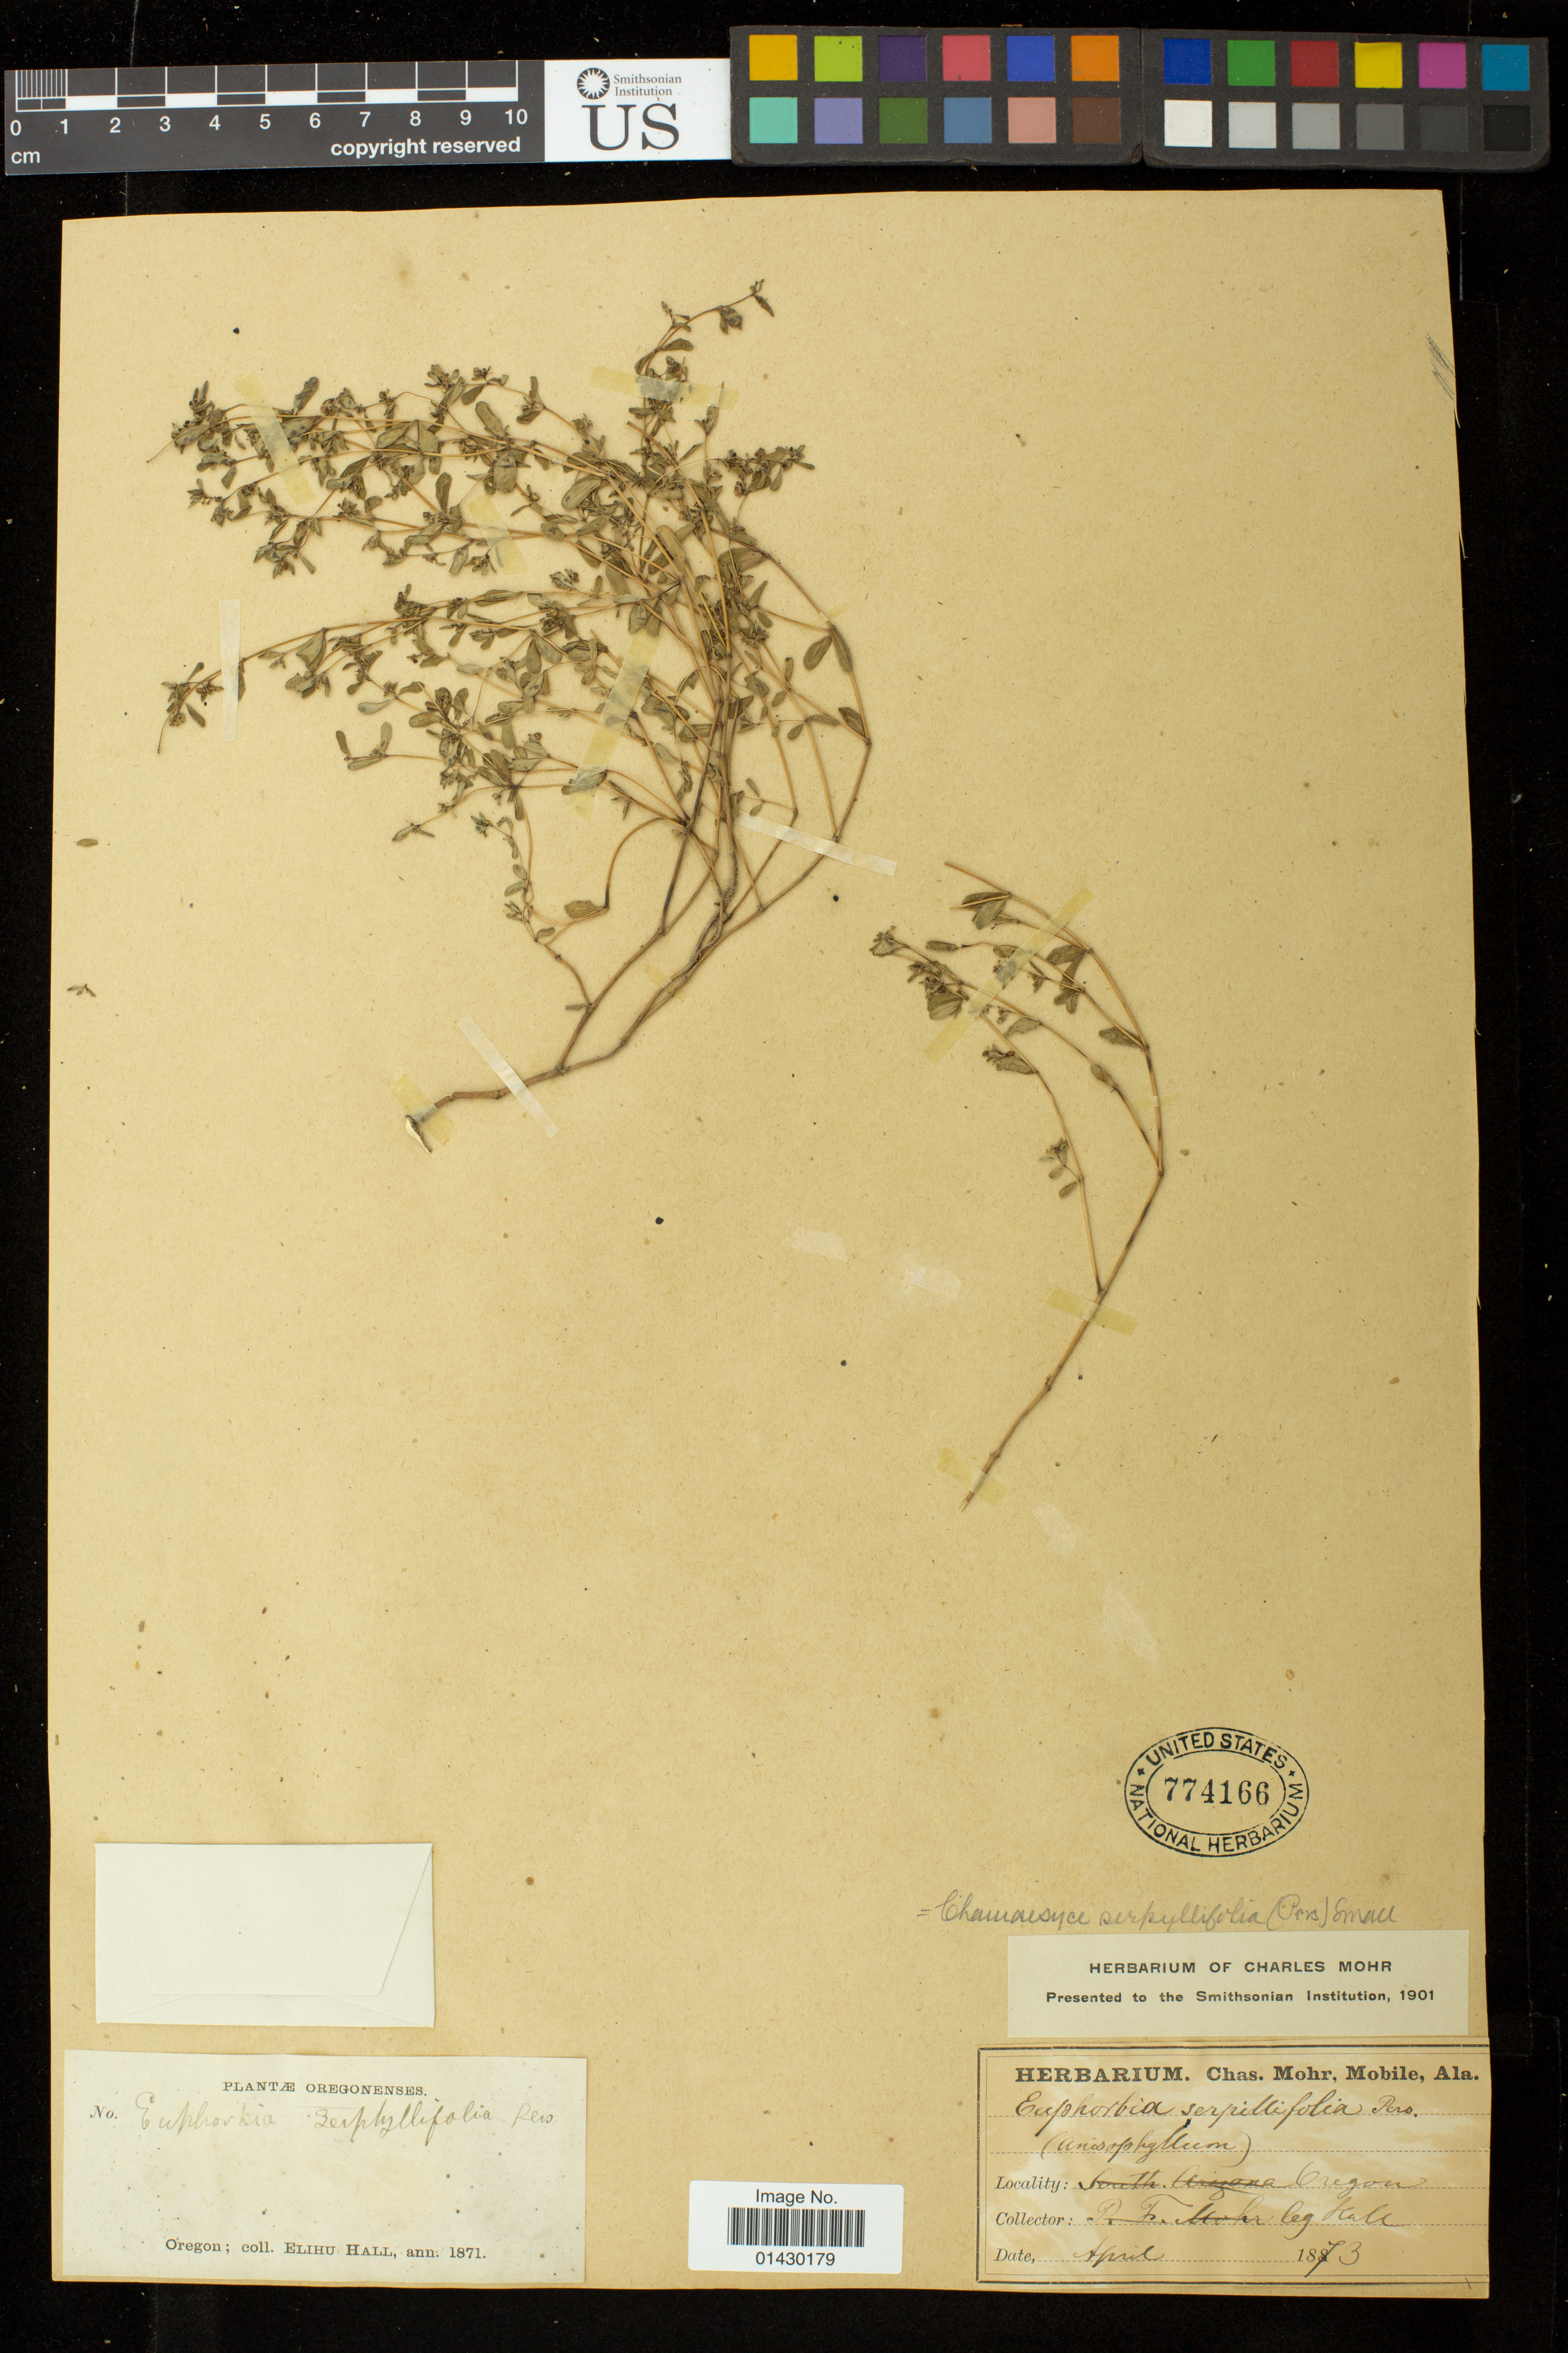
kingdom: Plantae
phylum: Tracheophyta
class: Magnoliopsida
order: Malpighiales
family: Euphorbiaceae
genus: Euphorbia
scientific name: Euphorbia serpillifolia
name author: Pers.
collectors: E. Hall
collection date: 1871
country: United States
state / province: Oregon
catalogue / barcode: US 774166